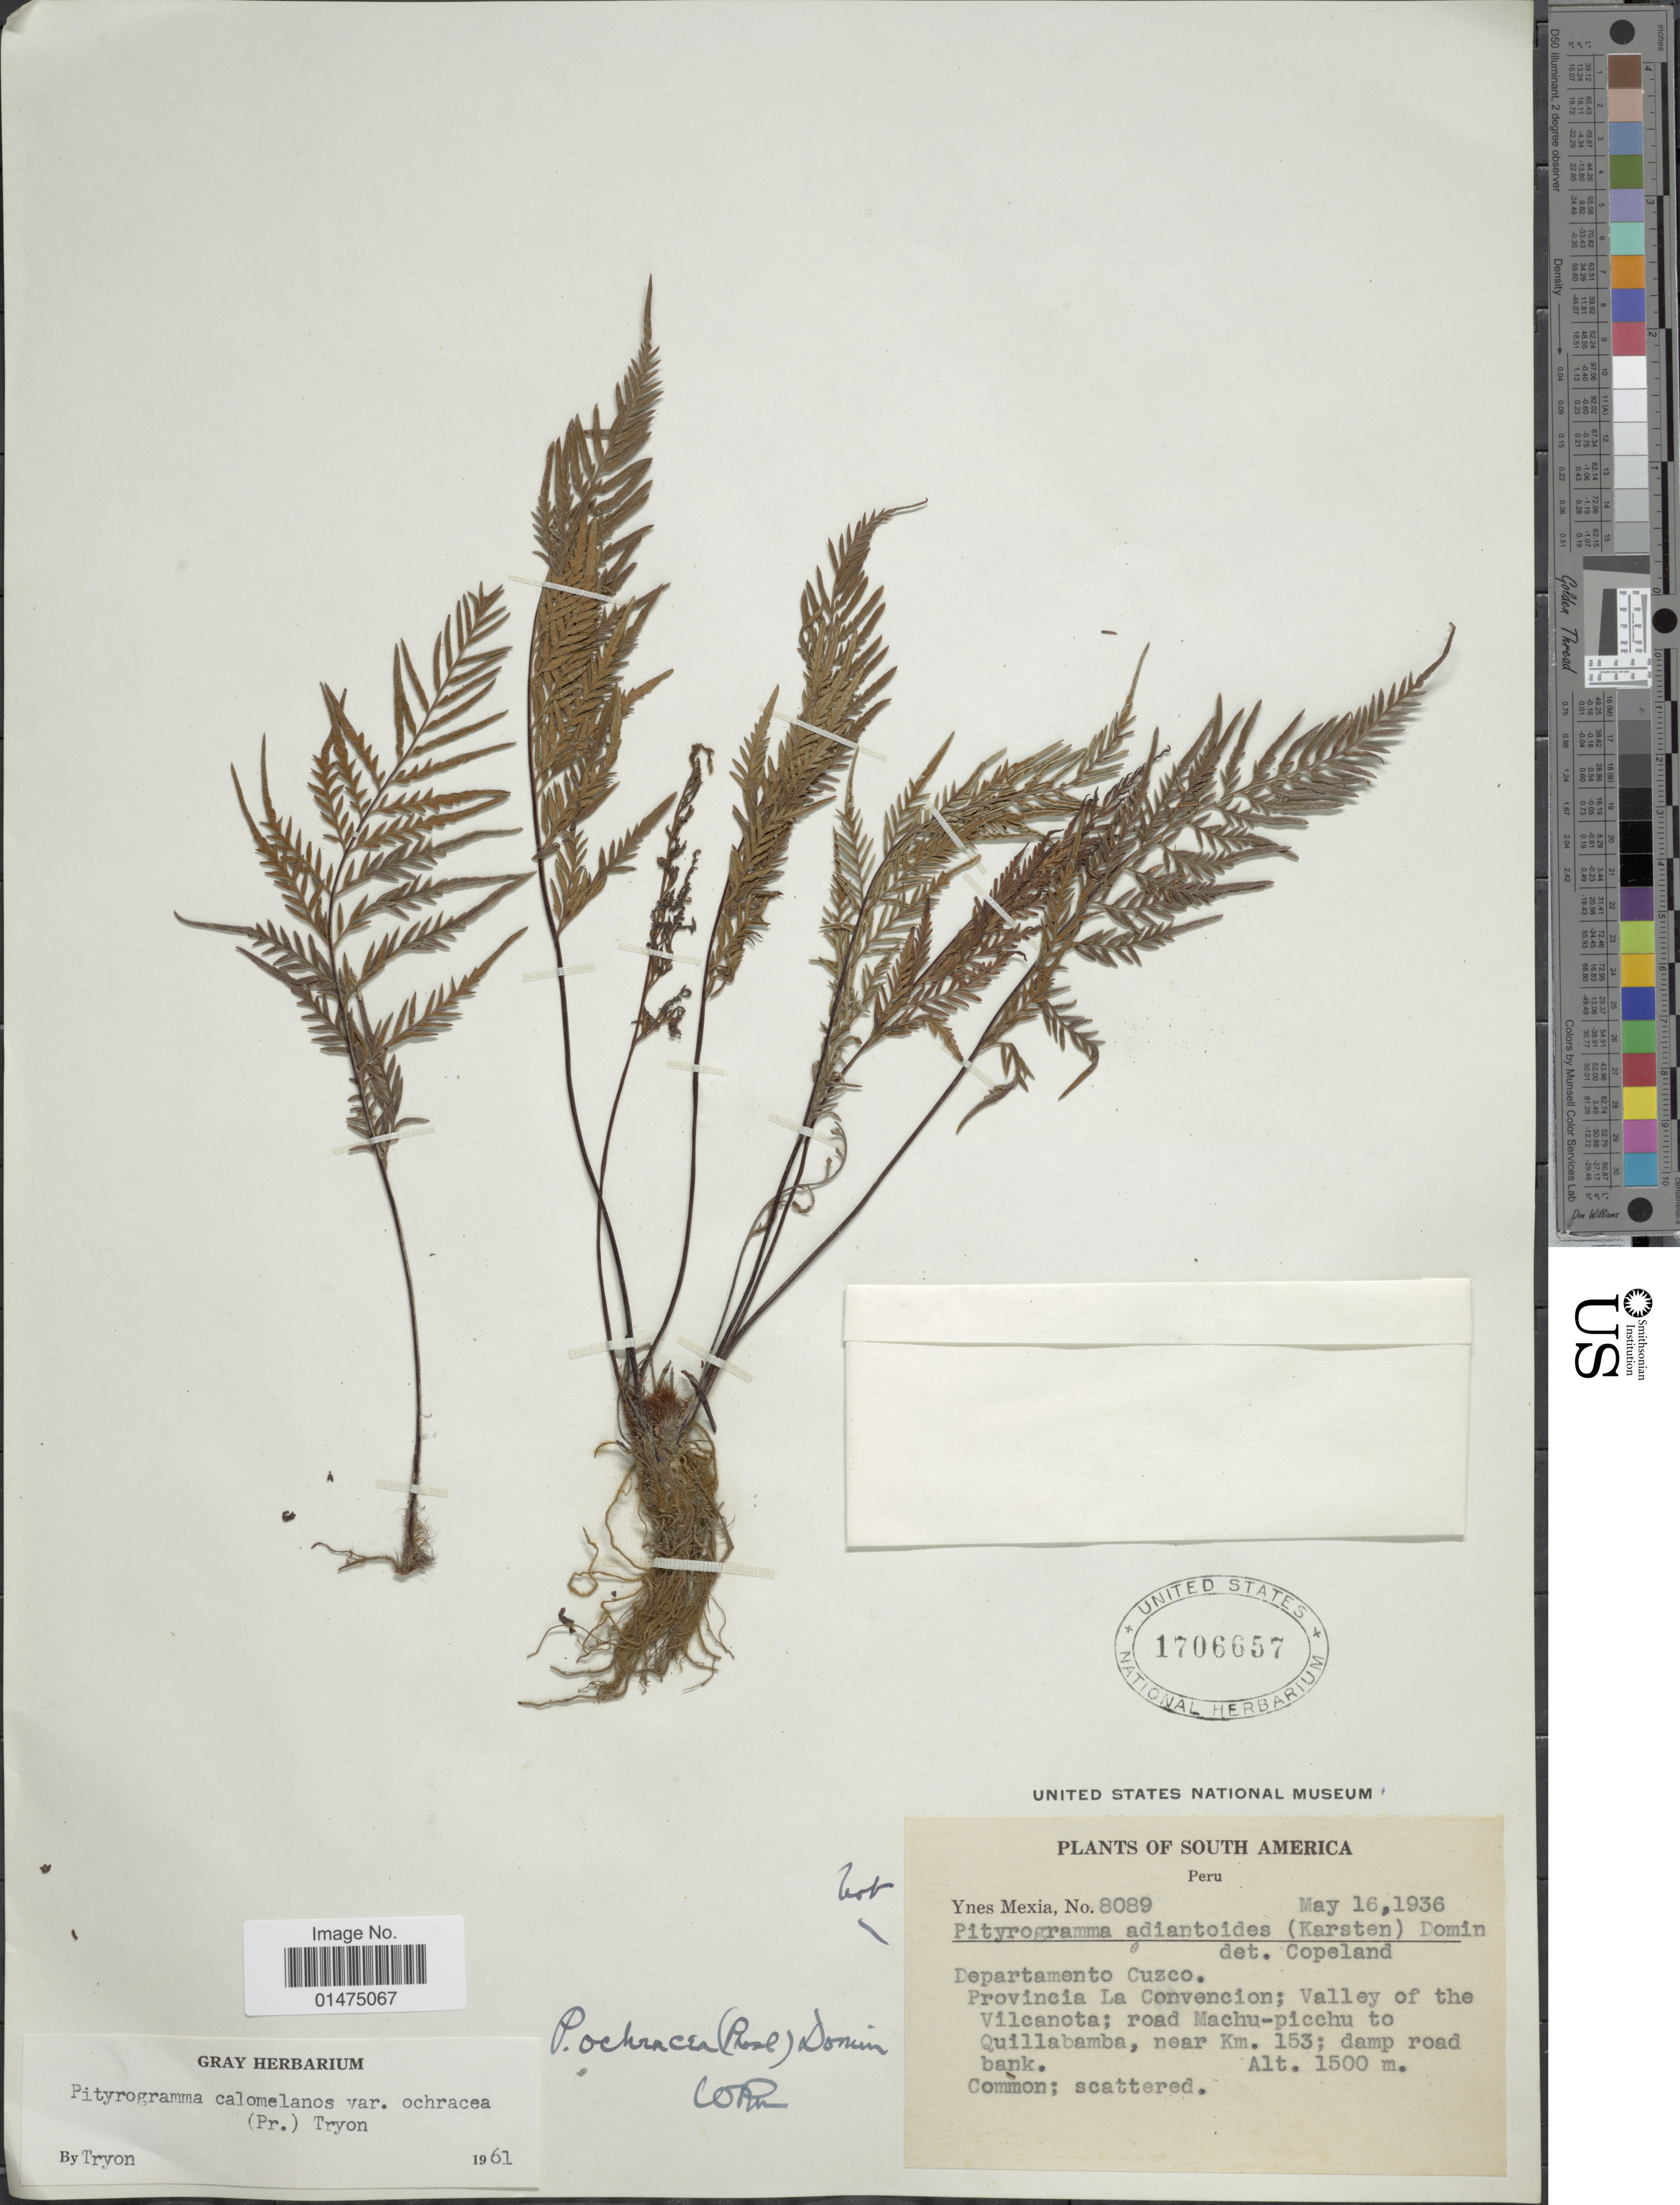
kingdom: Plantae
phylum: Tracheophyta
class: Polypodiopsida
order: Polypodiales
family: Pteridaceae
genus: Pityrogramma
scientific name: Pityrogramma ochracea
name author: (C. Presl) Domin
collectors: Y. Mexia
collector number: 8089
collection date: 1936-05-16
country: Peru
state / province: Cusco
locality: Provincia La Convencion. Valley of the Vilcanota, road Machu-Picchu to Quillabamba, near Km. 153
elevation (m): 1500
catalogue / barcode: US 1706657